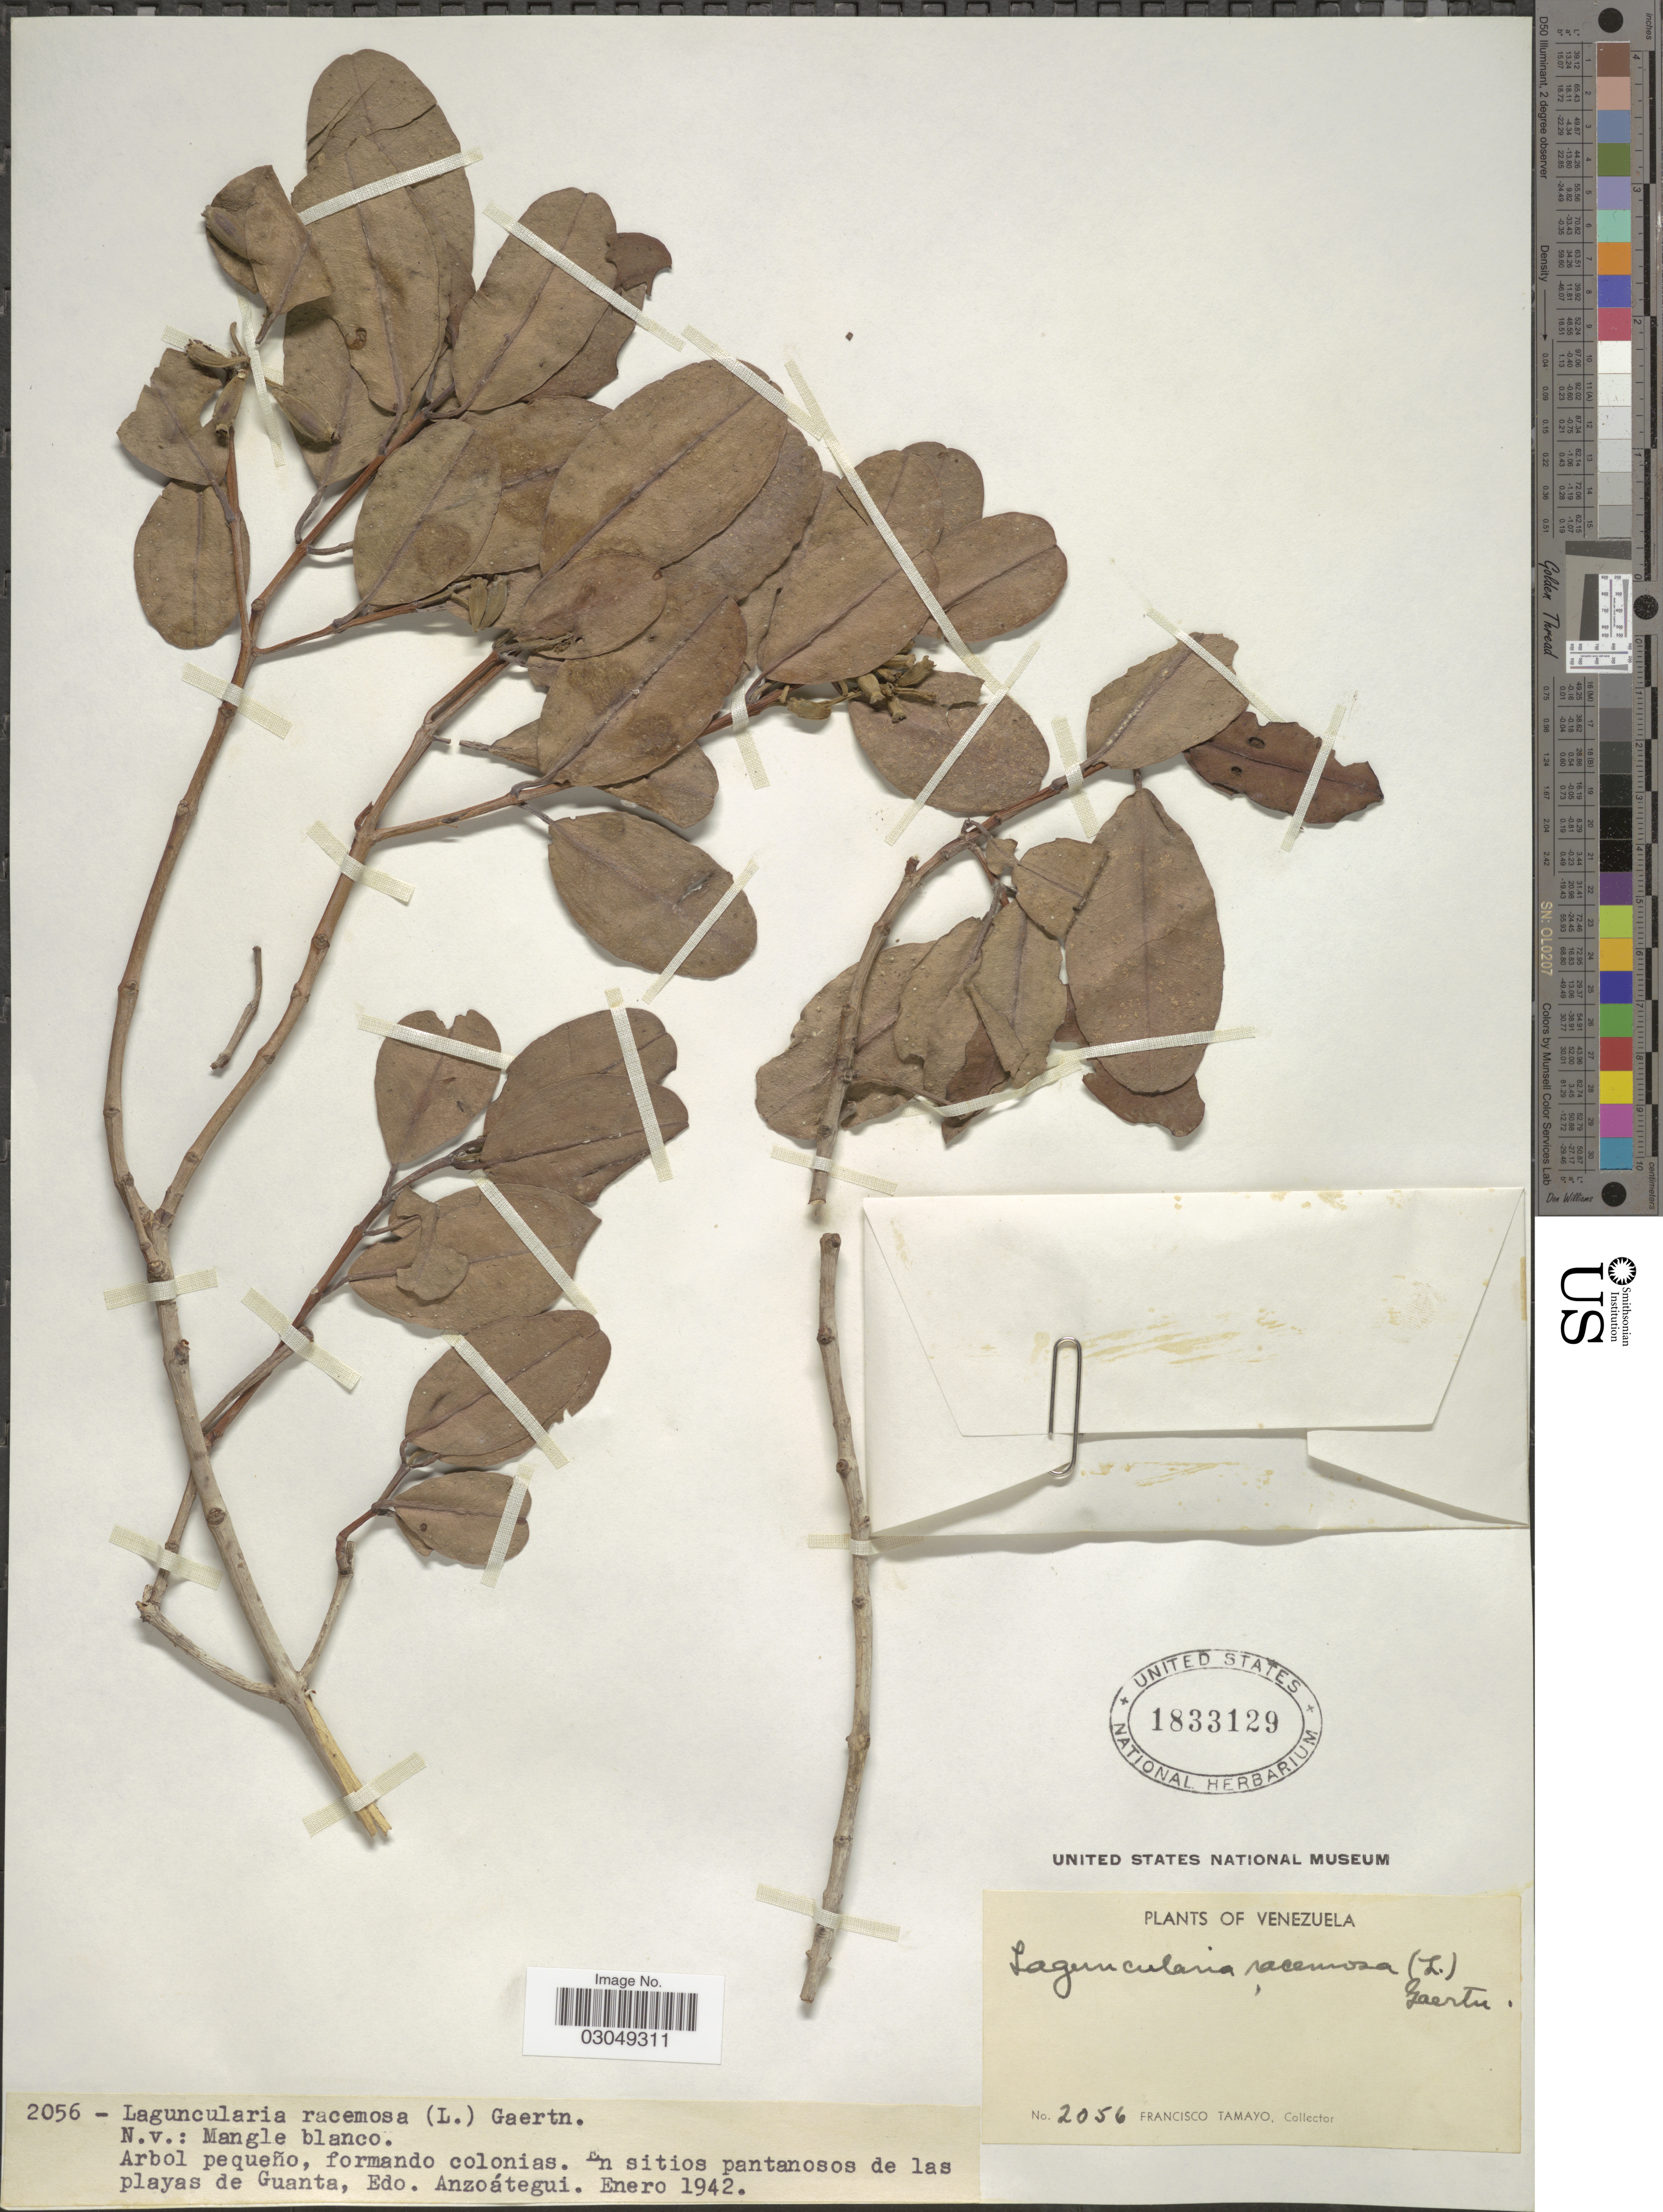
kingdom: Plantae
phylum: Tracheophyta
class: Magnoliopsida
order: Myrtales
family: Combretaceae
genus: Laguncularia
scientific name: Laguncularia racemosa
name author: (L.) C.F. Gaertn.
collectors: F. Tamayo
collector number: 2056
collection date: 1942-01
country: Venezuela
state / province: Anzoategui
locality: Em sitios pantanosos de las playas de Guanta.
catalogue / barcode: US 1833129